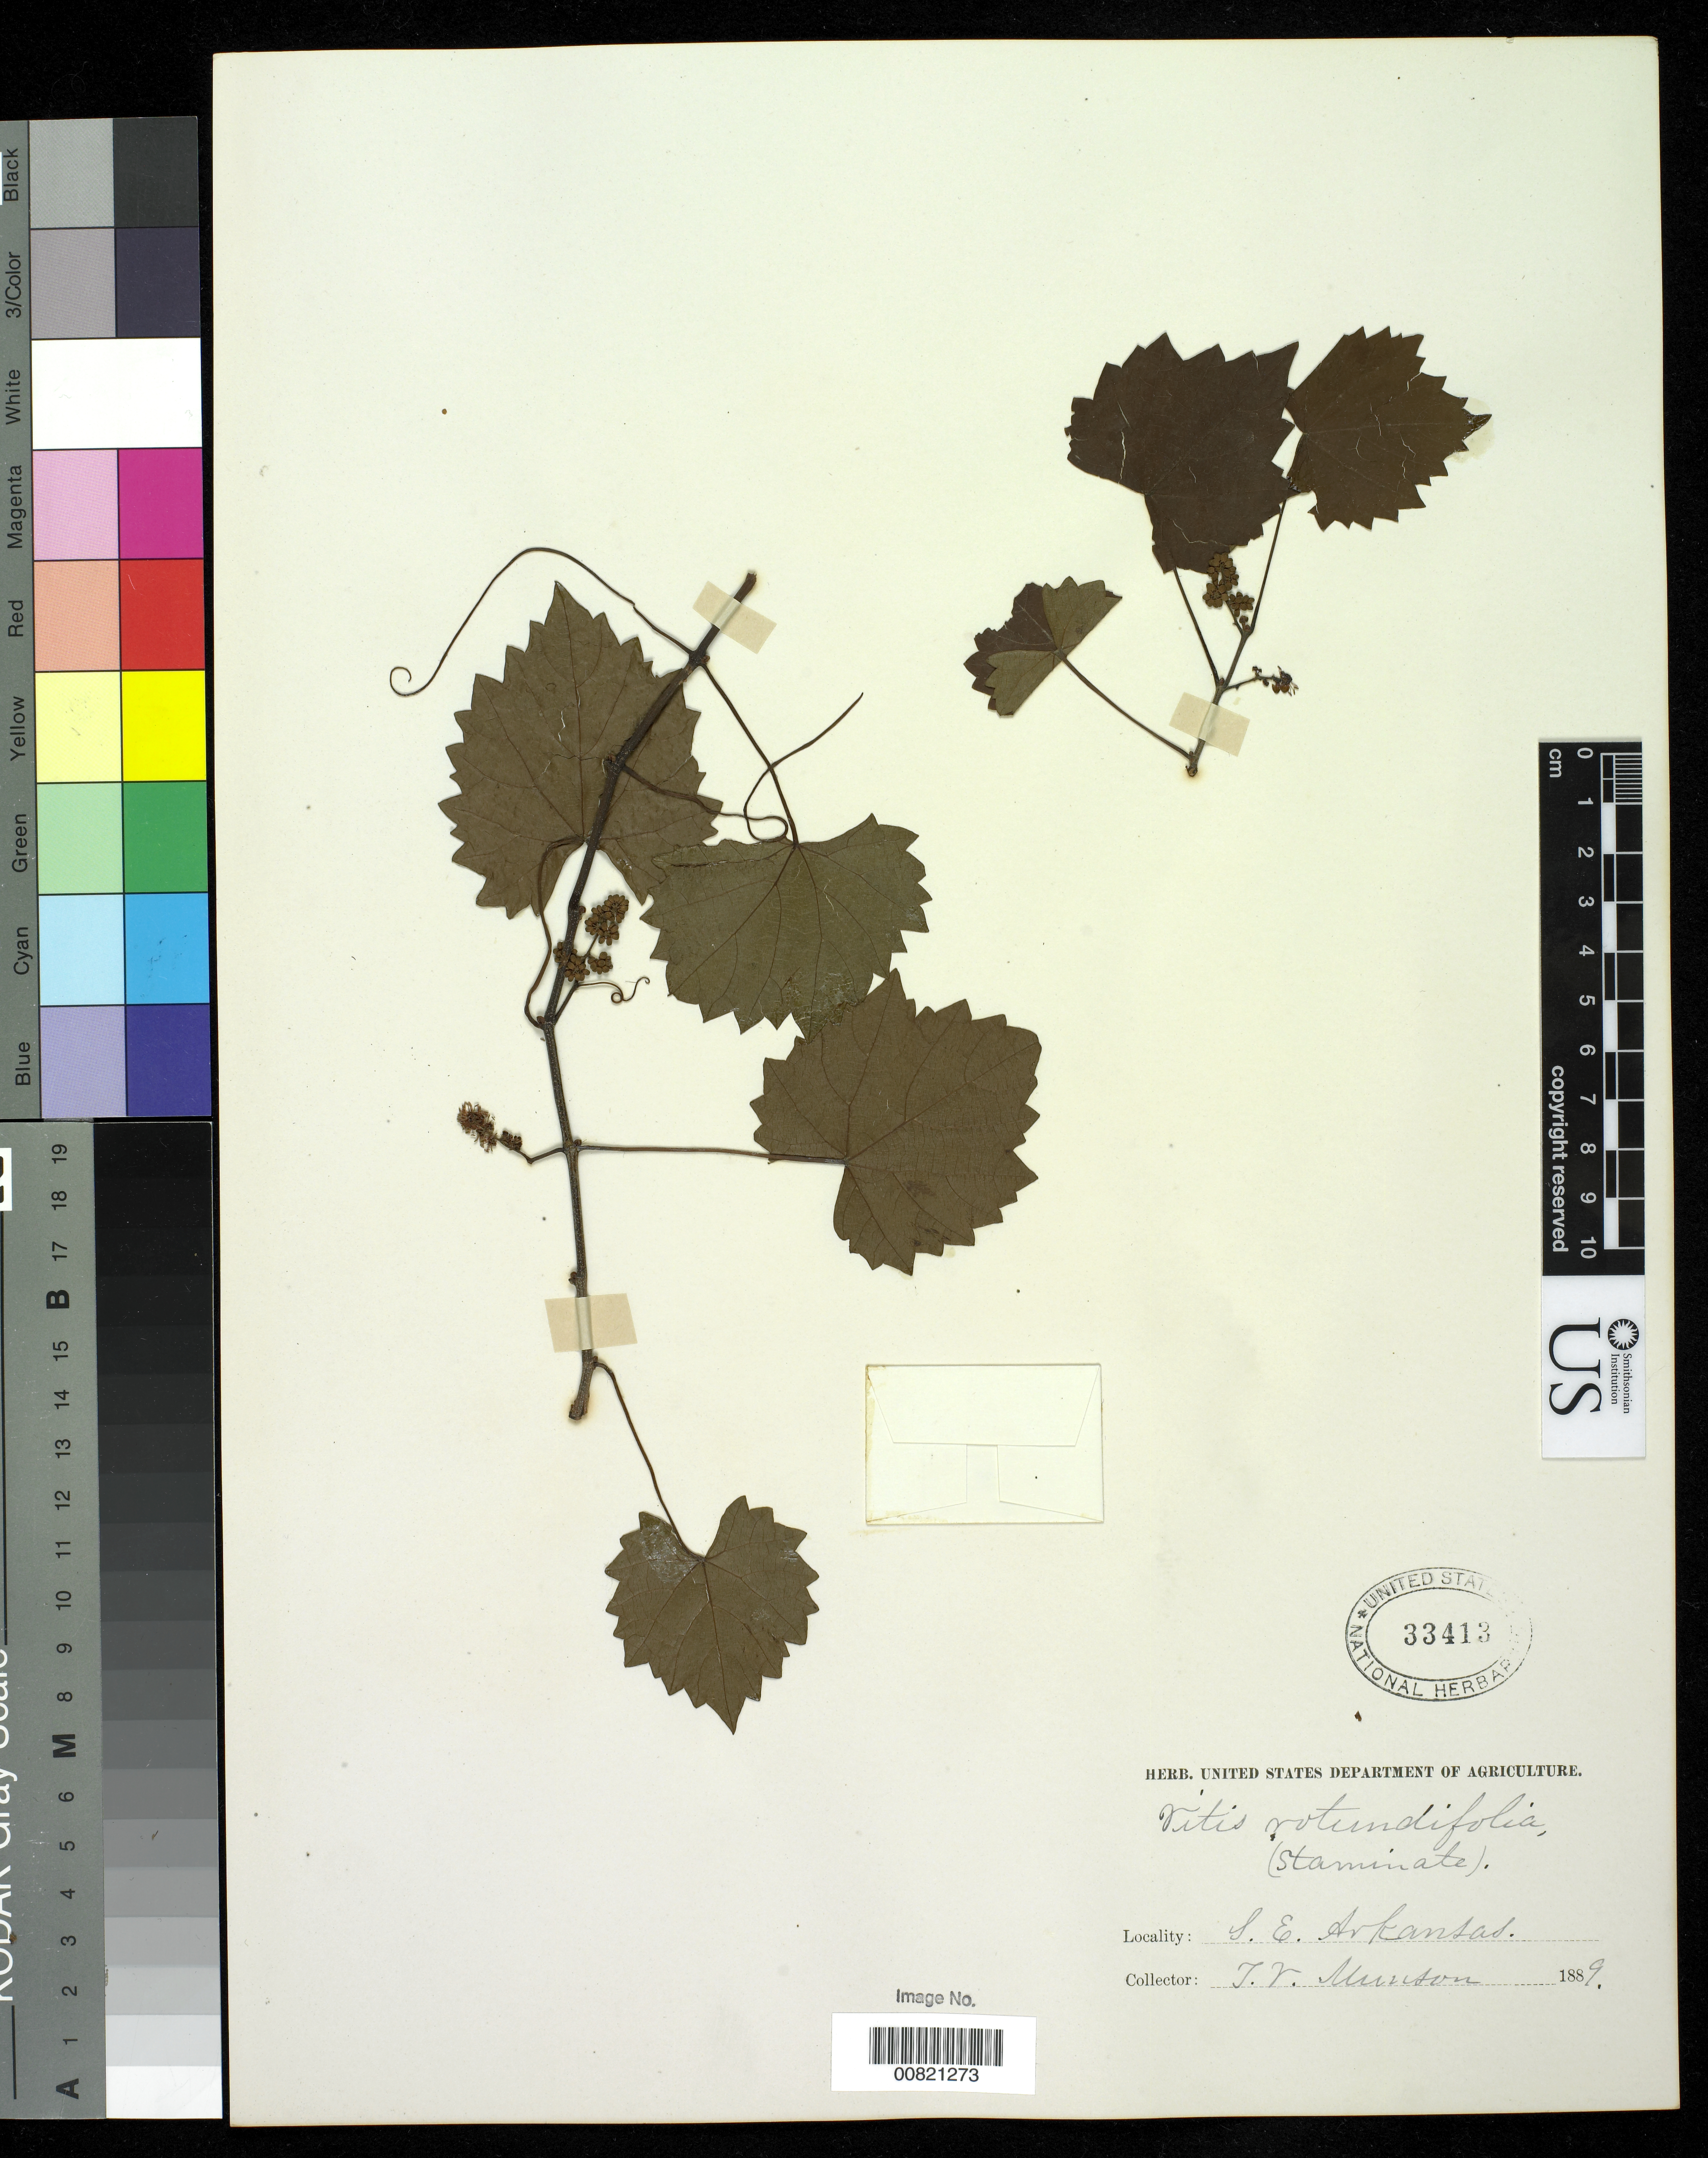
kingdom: Plantae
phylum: Tracheophyta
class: Magnoliopsida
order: Vitales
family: Vitaceae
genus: Vitis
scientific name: Vitis rotundifolia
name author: Michx.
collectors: T. V. Munson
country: United States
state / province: Arkansas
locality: SE Arkansas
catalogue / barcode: US 33413